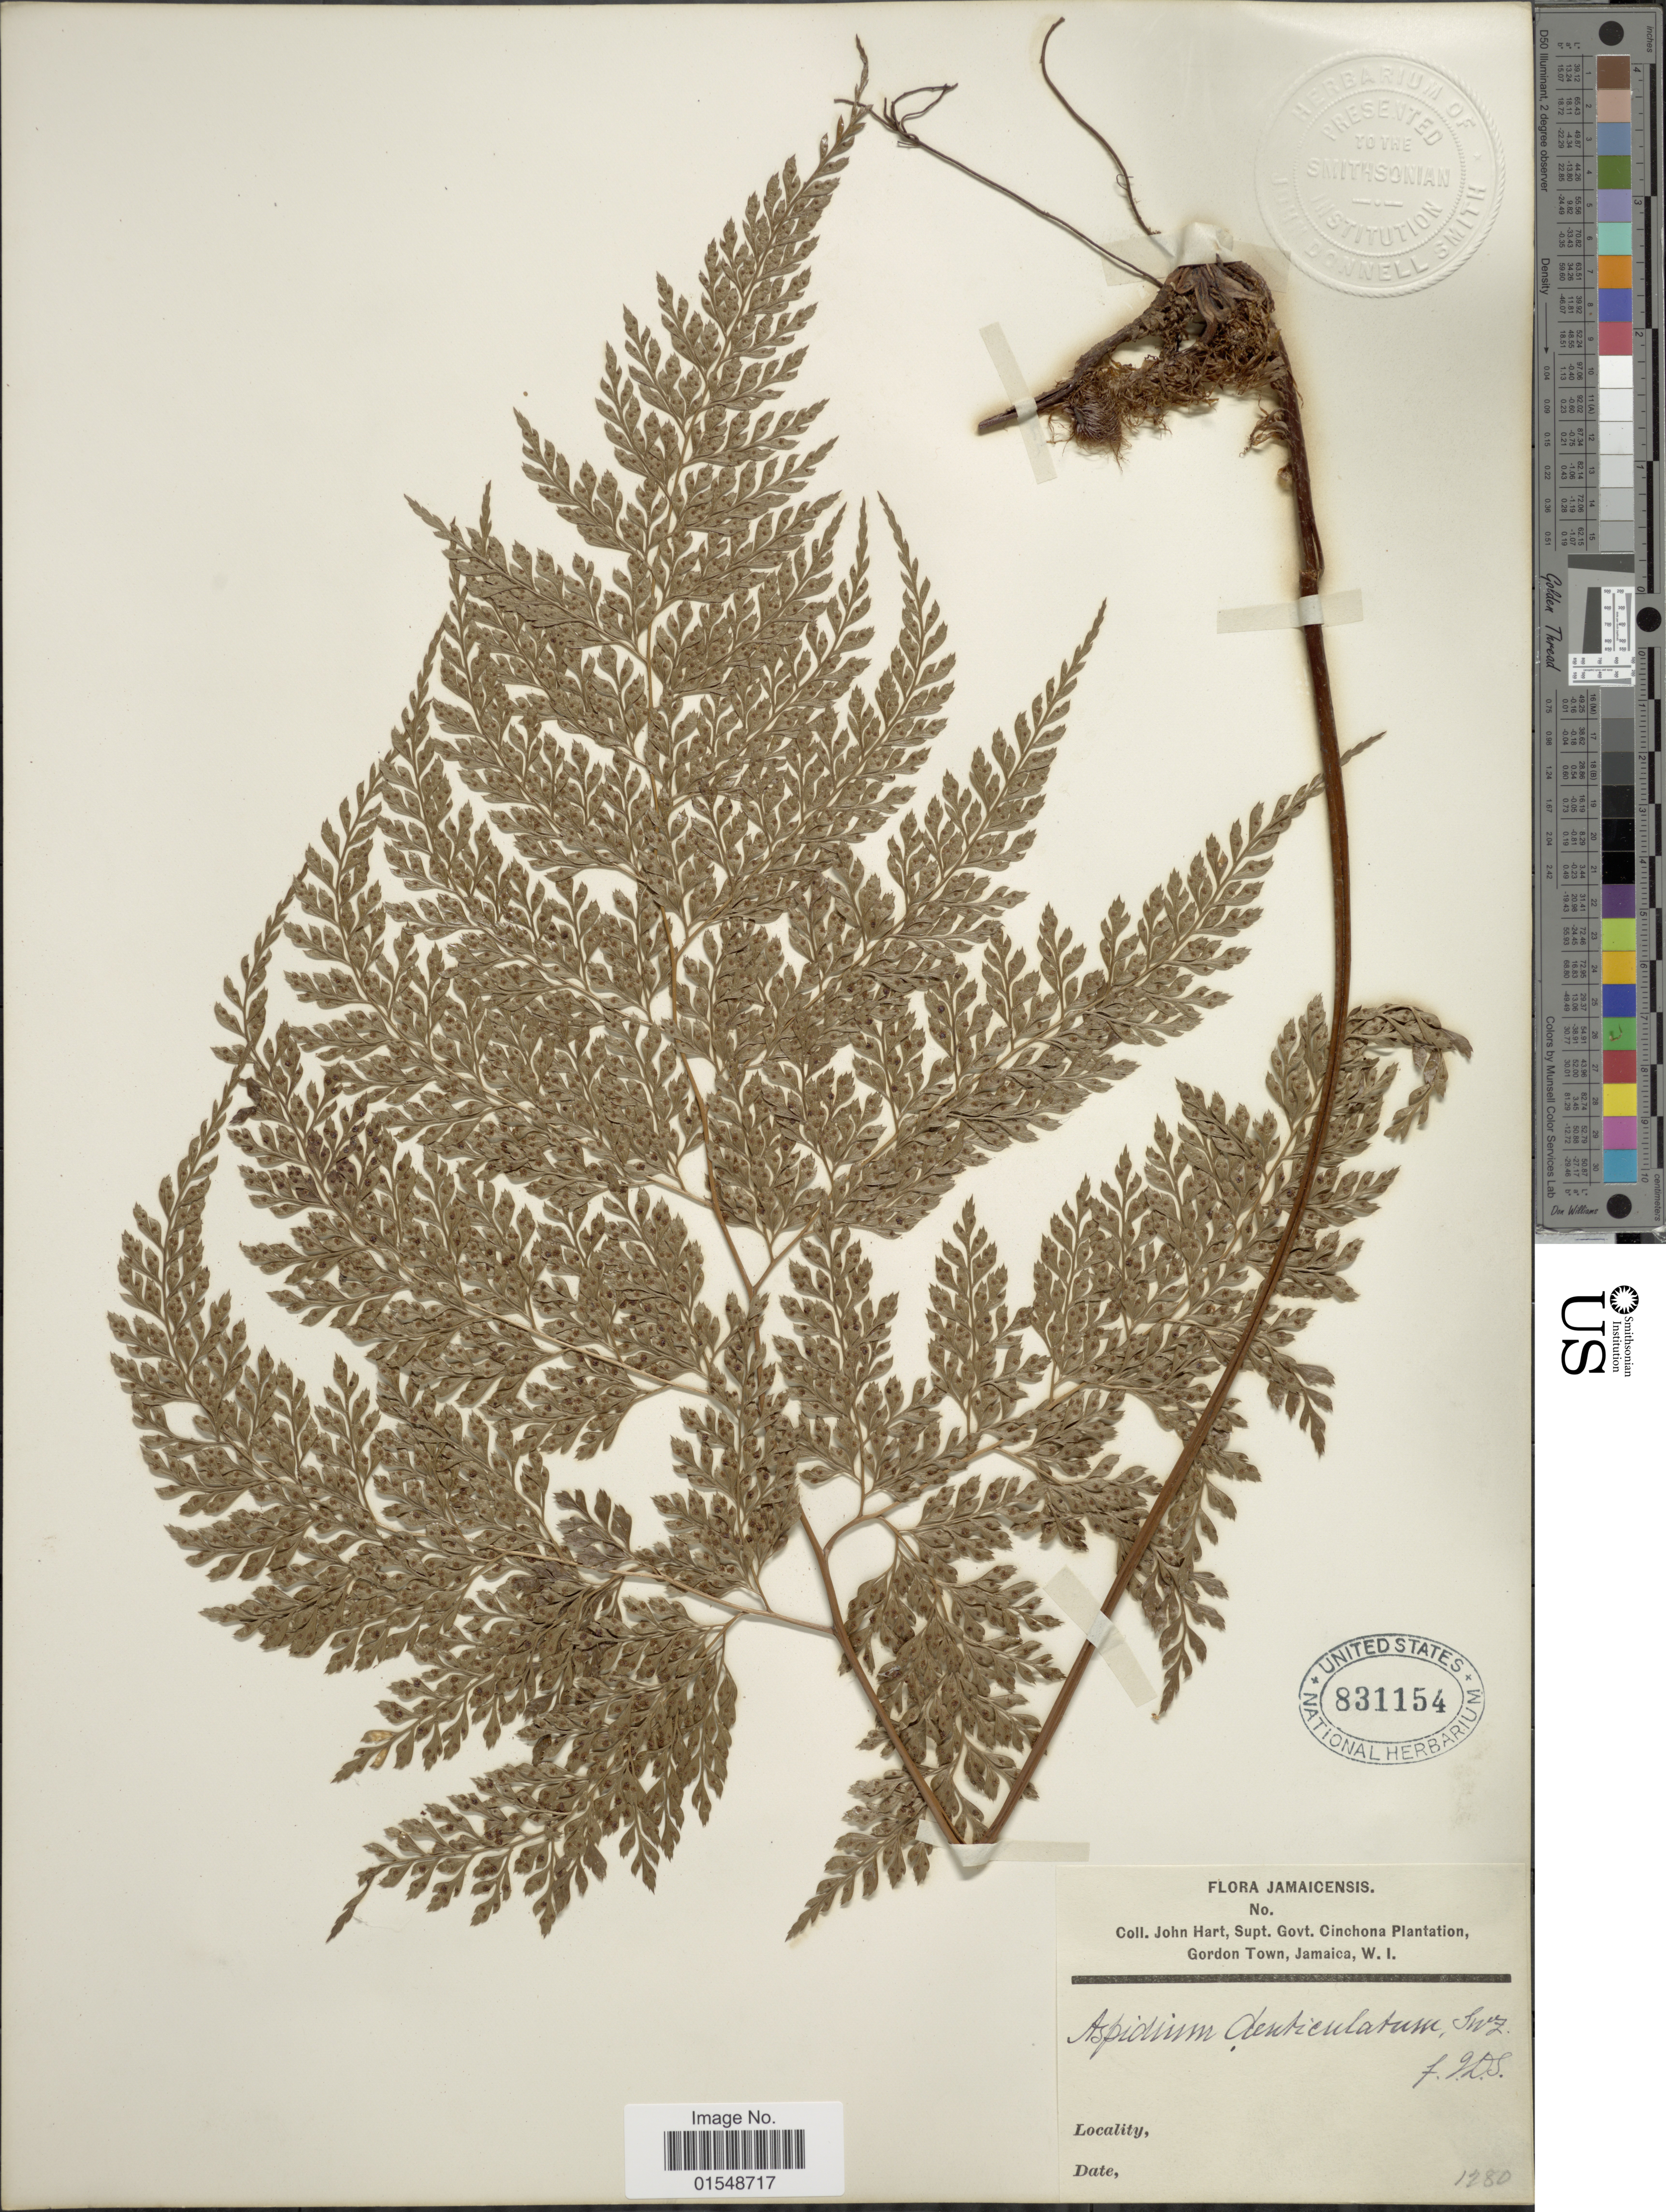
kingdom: Plantae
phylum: Tracheophyta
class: Polypodiopsida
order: Polypodiales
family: Dryopteridaceae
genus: Arachniodes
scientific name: Arachniodes denticulata var. denticulata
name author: (Sw.) Ching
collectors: J. H. Hart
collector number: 1280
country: Jamaica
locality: Gordon Town, W. I.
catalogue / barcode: US 831154